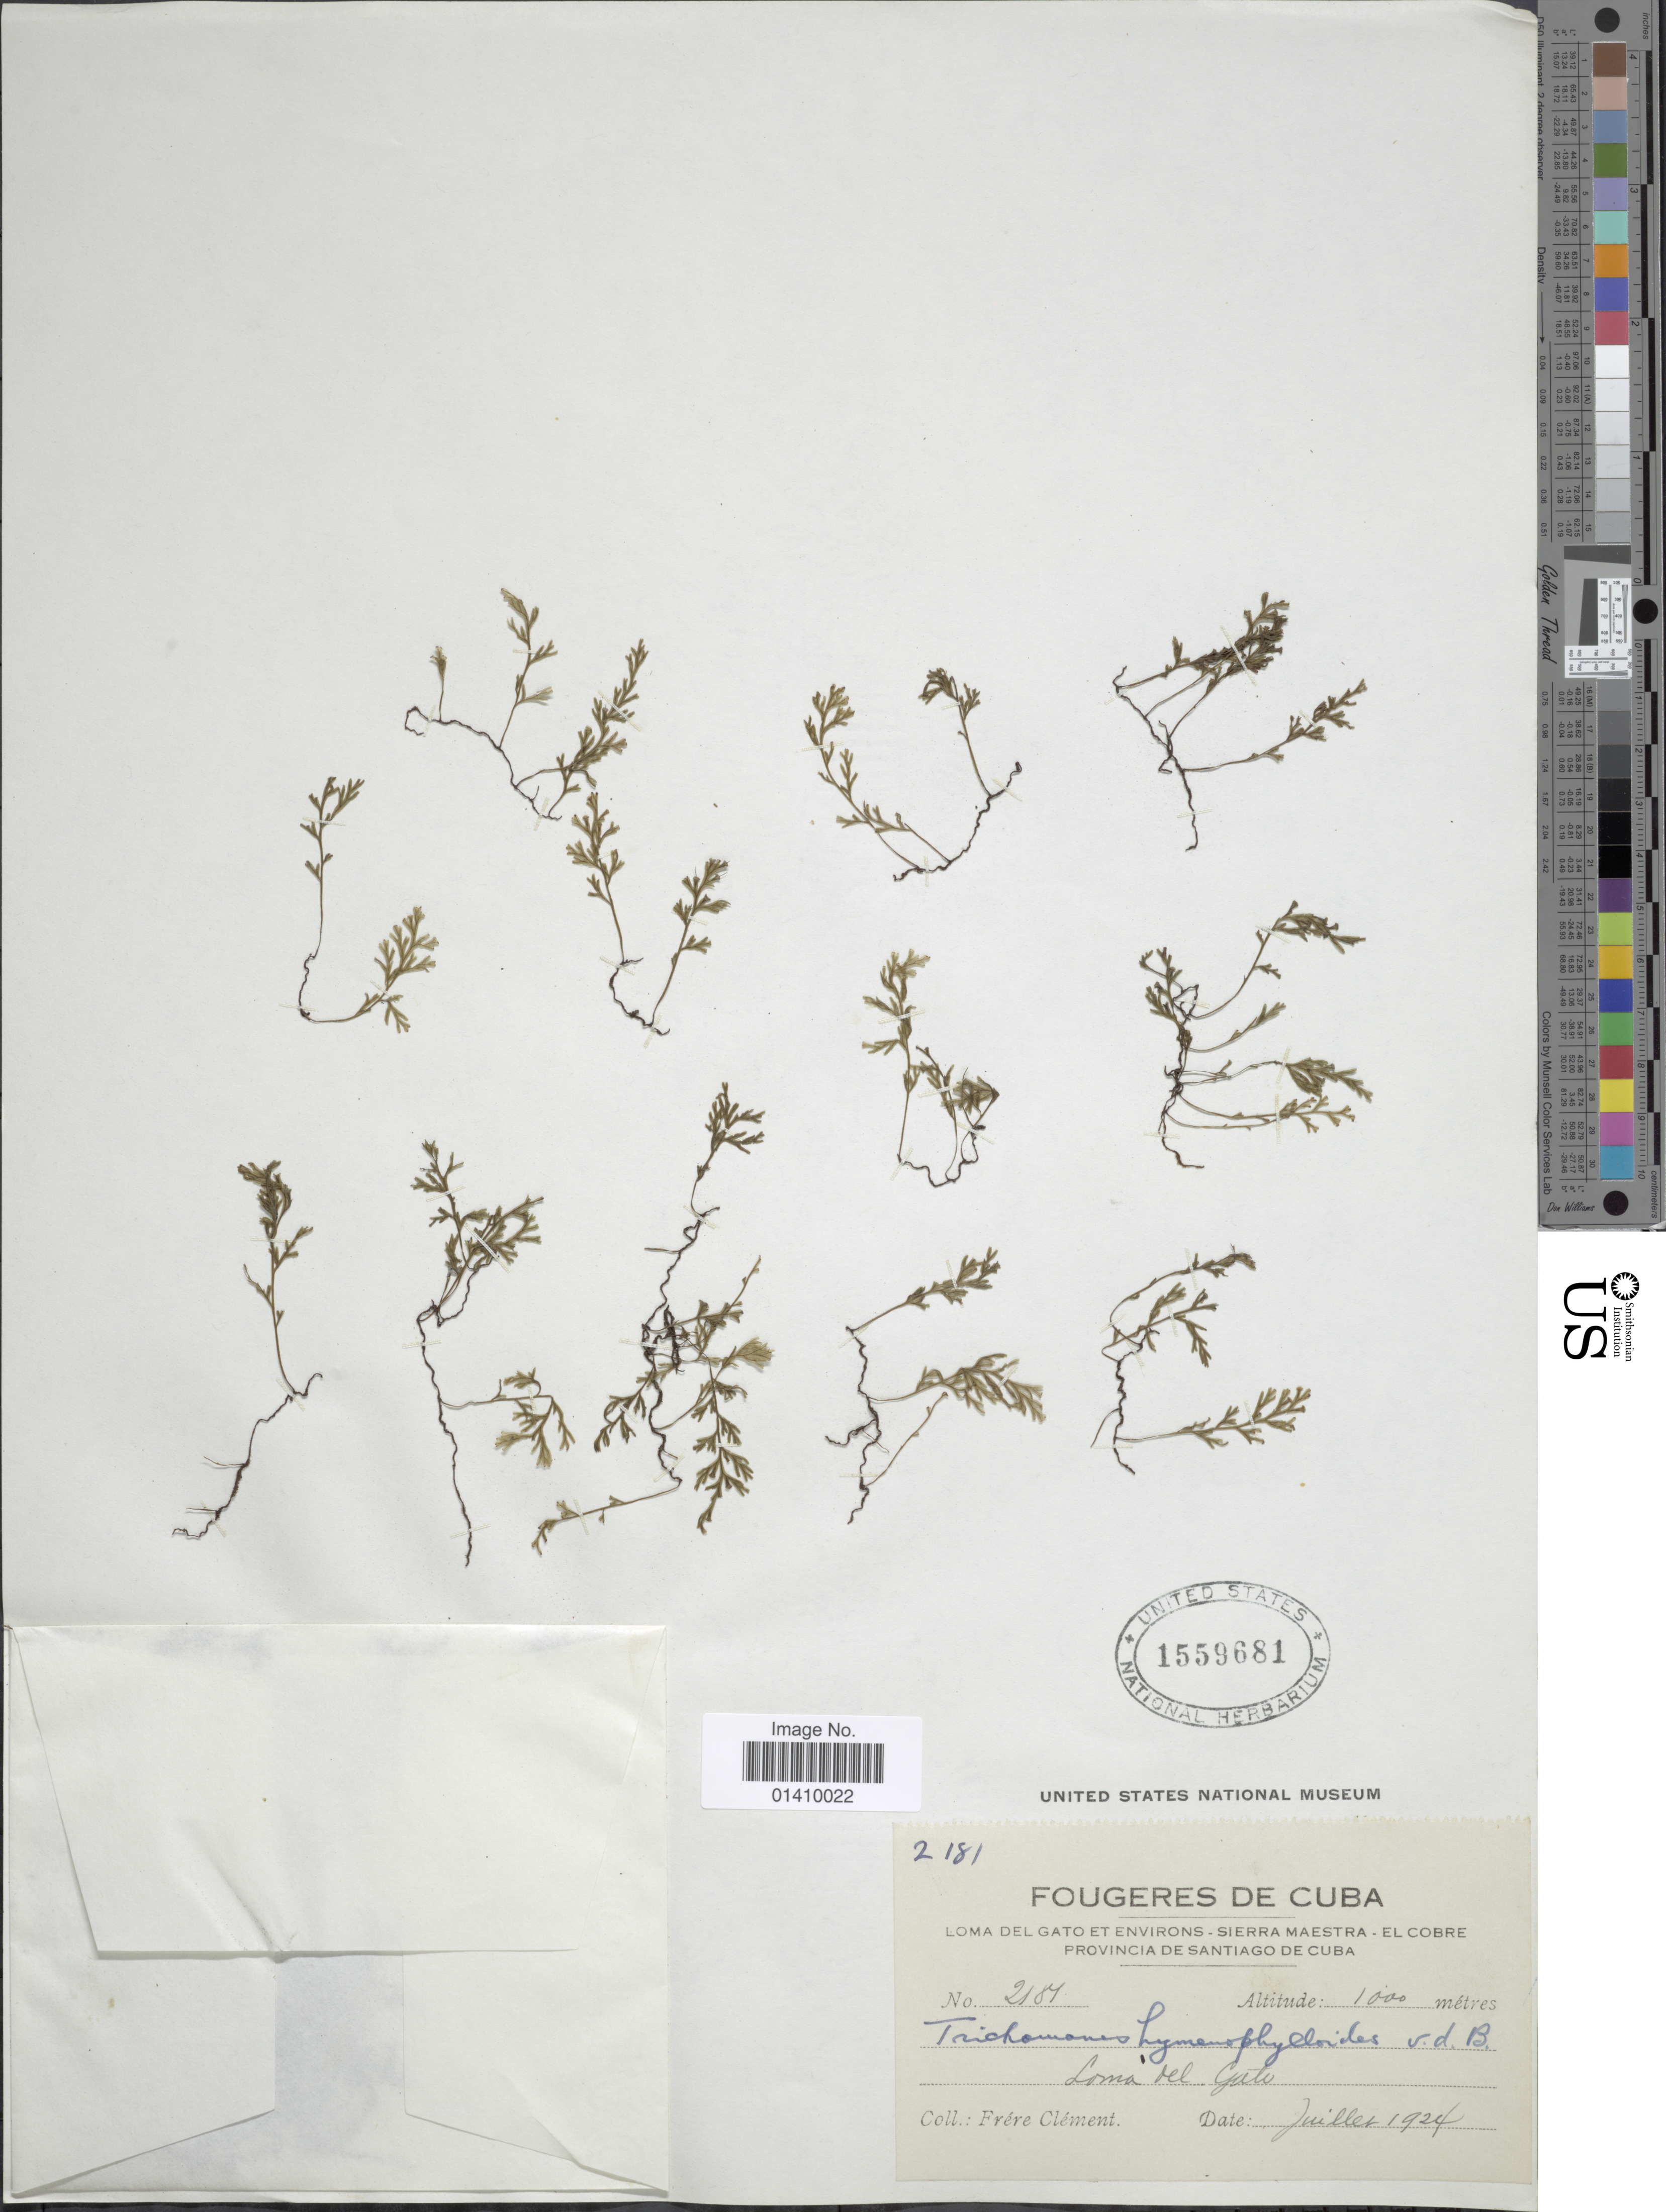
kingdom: Plantae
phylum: Tracheophyta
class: Polypodiopsida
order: Hymenophyllales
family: Hymenophyllaceae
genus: Polyphlebium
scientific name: Polyphlebium hymenophylloides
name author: (Bosch) Ebihara & Dubuisson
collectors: Bro. Clemente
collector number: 2184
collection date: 1924-07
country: Cuba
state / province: Santiago de Cuba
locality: Provincia de Santiago de Cuba Loma Del Gato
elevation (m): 1000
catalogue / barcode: US 1559681